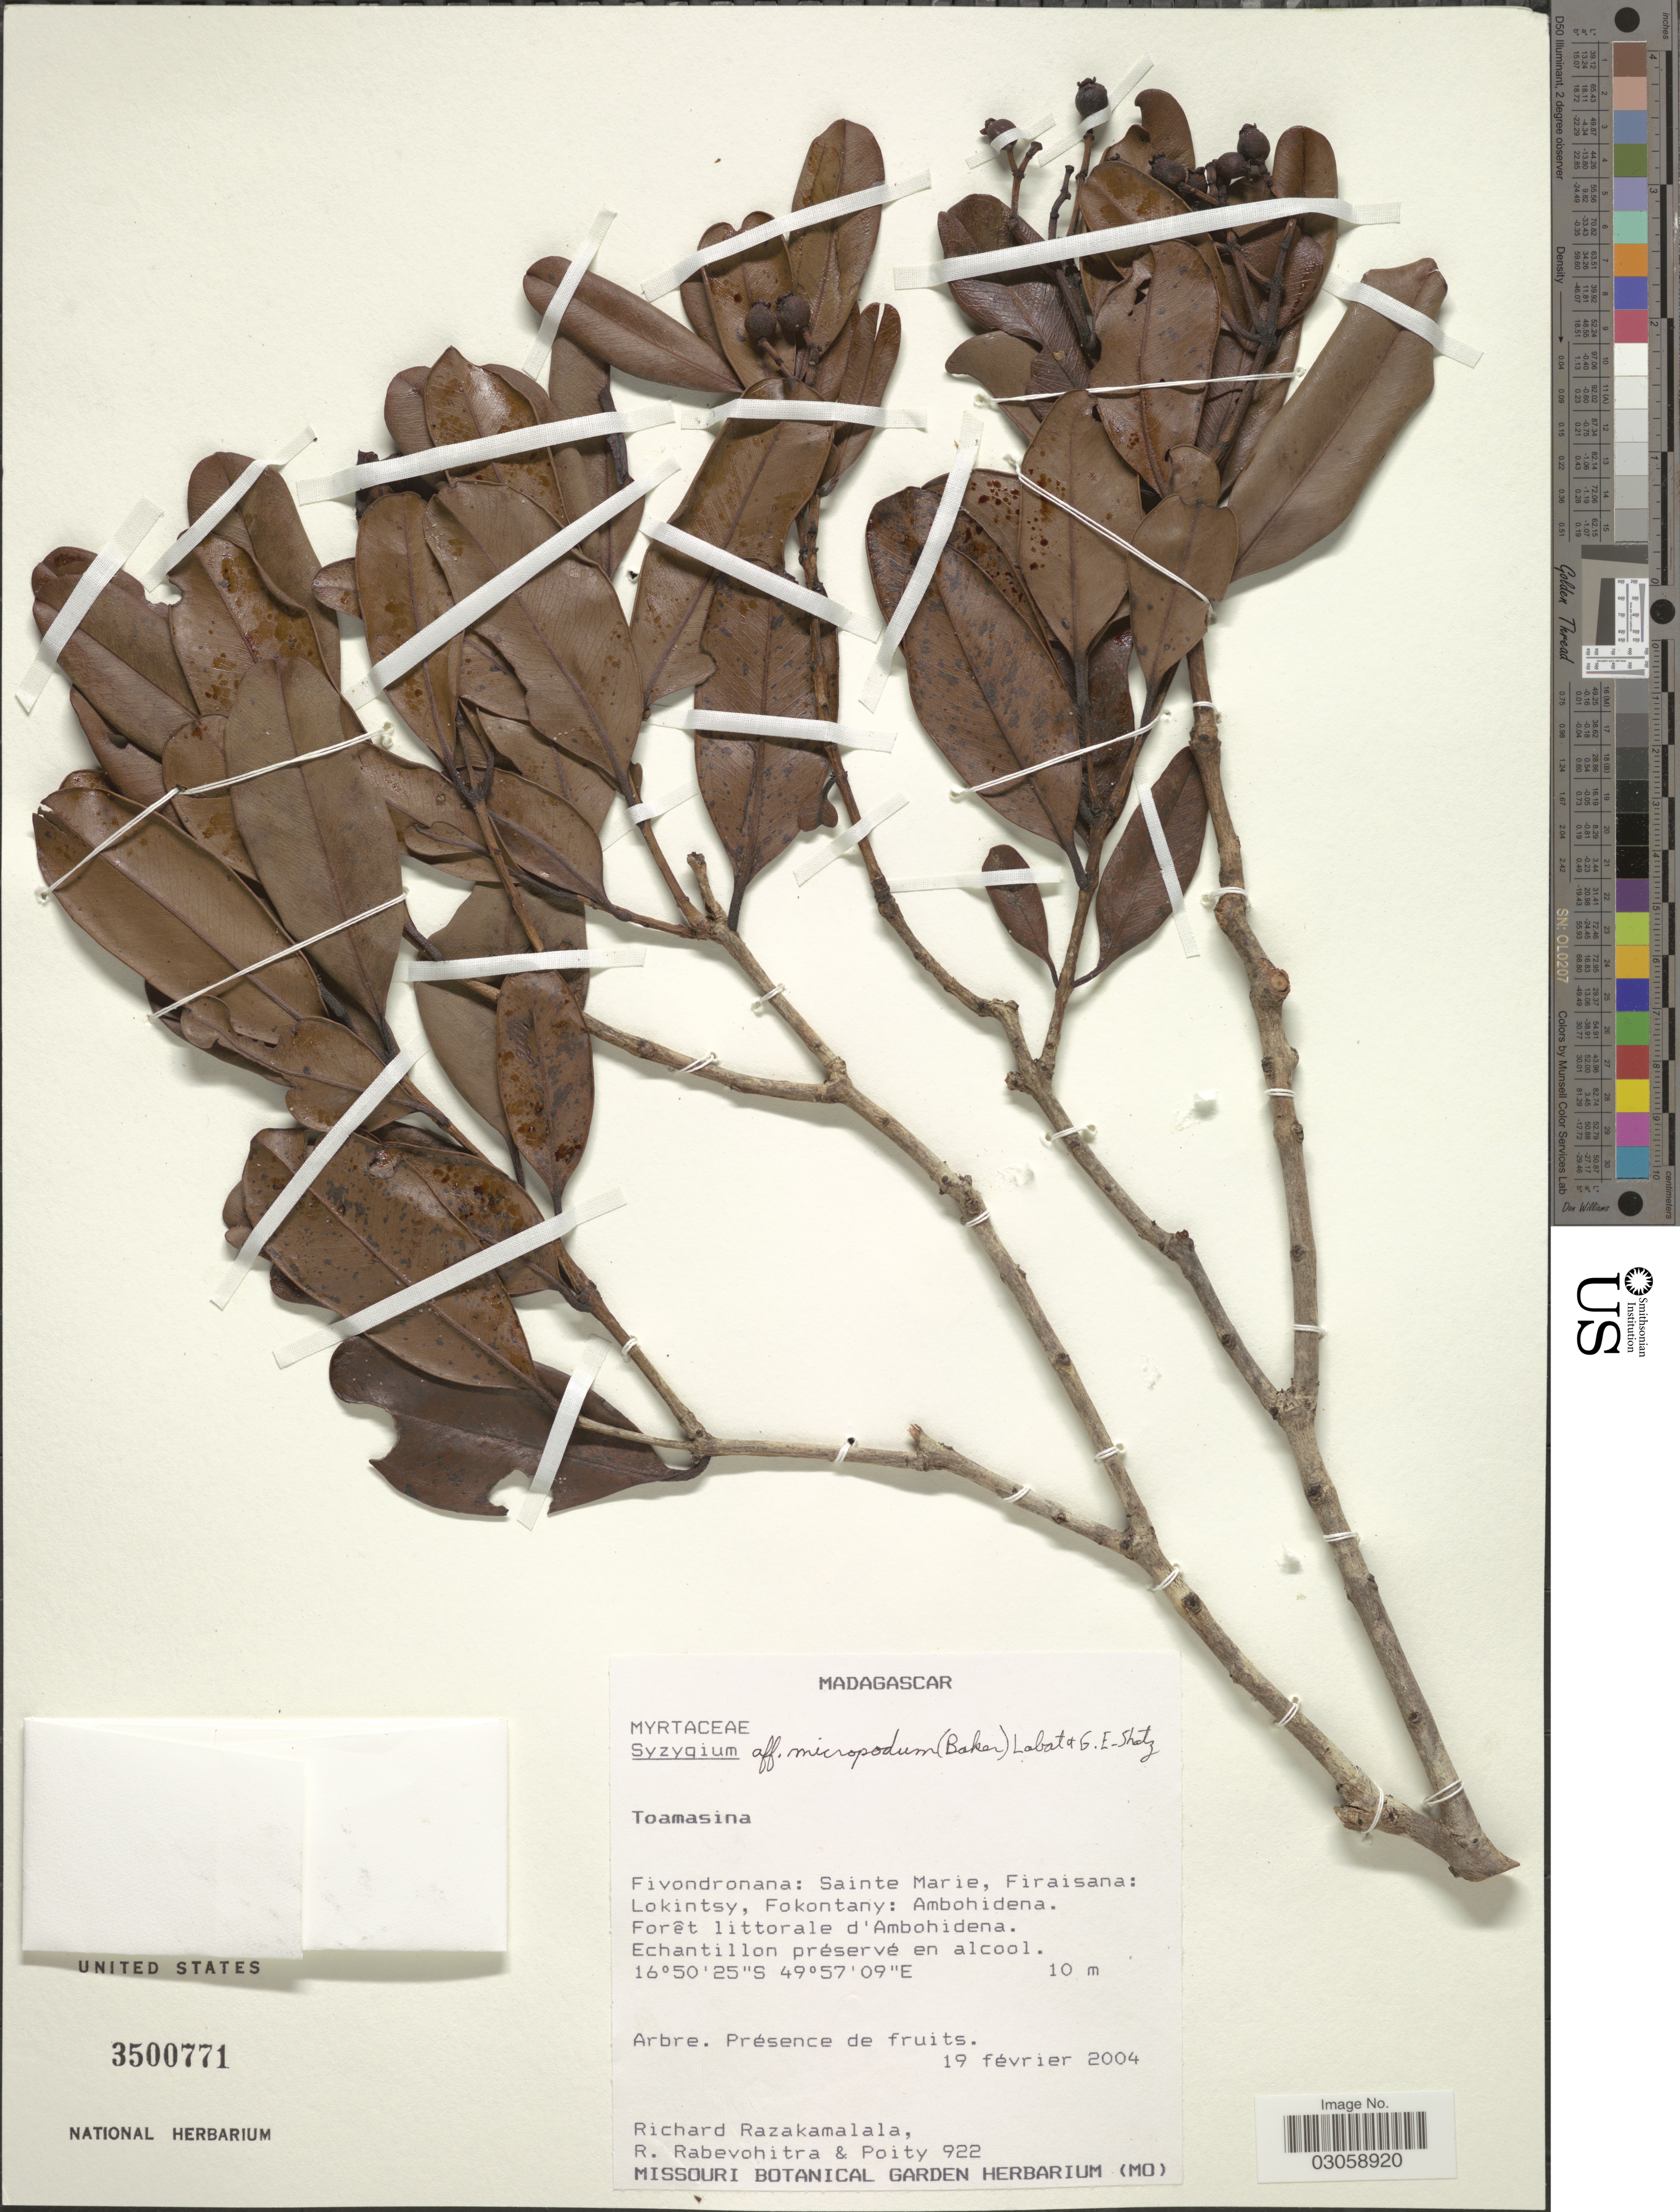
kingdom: Plantae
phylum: Tracheophyta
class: Magnoliopsida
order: Myrtales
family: Myrtaceae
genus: Syzygium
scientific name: Syzygium micropodum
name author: (Baker) Labat & Schatz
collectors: R. Razakamalala, R. Rabevohitra & -. Poity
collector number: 922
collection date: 2004-02-19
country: Madagascar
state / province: Analanjirofo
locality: Fivondronana: Sainte Marie, Firaisana: Lokintsy, Fokontany: Ambohidena, Forêt littorale d'Ambohidena.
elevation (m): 10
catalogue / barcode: US 3500771